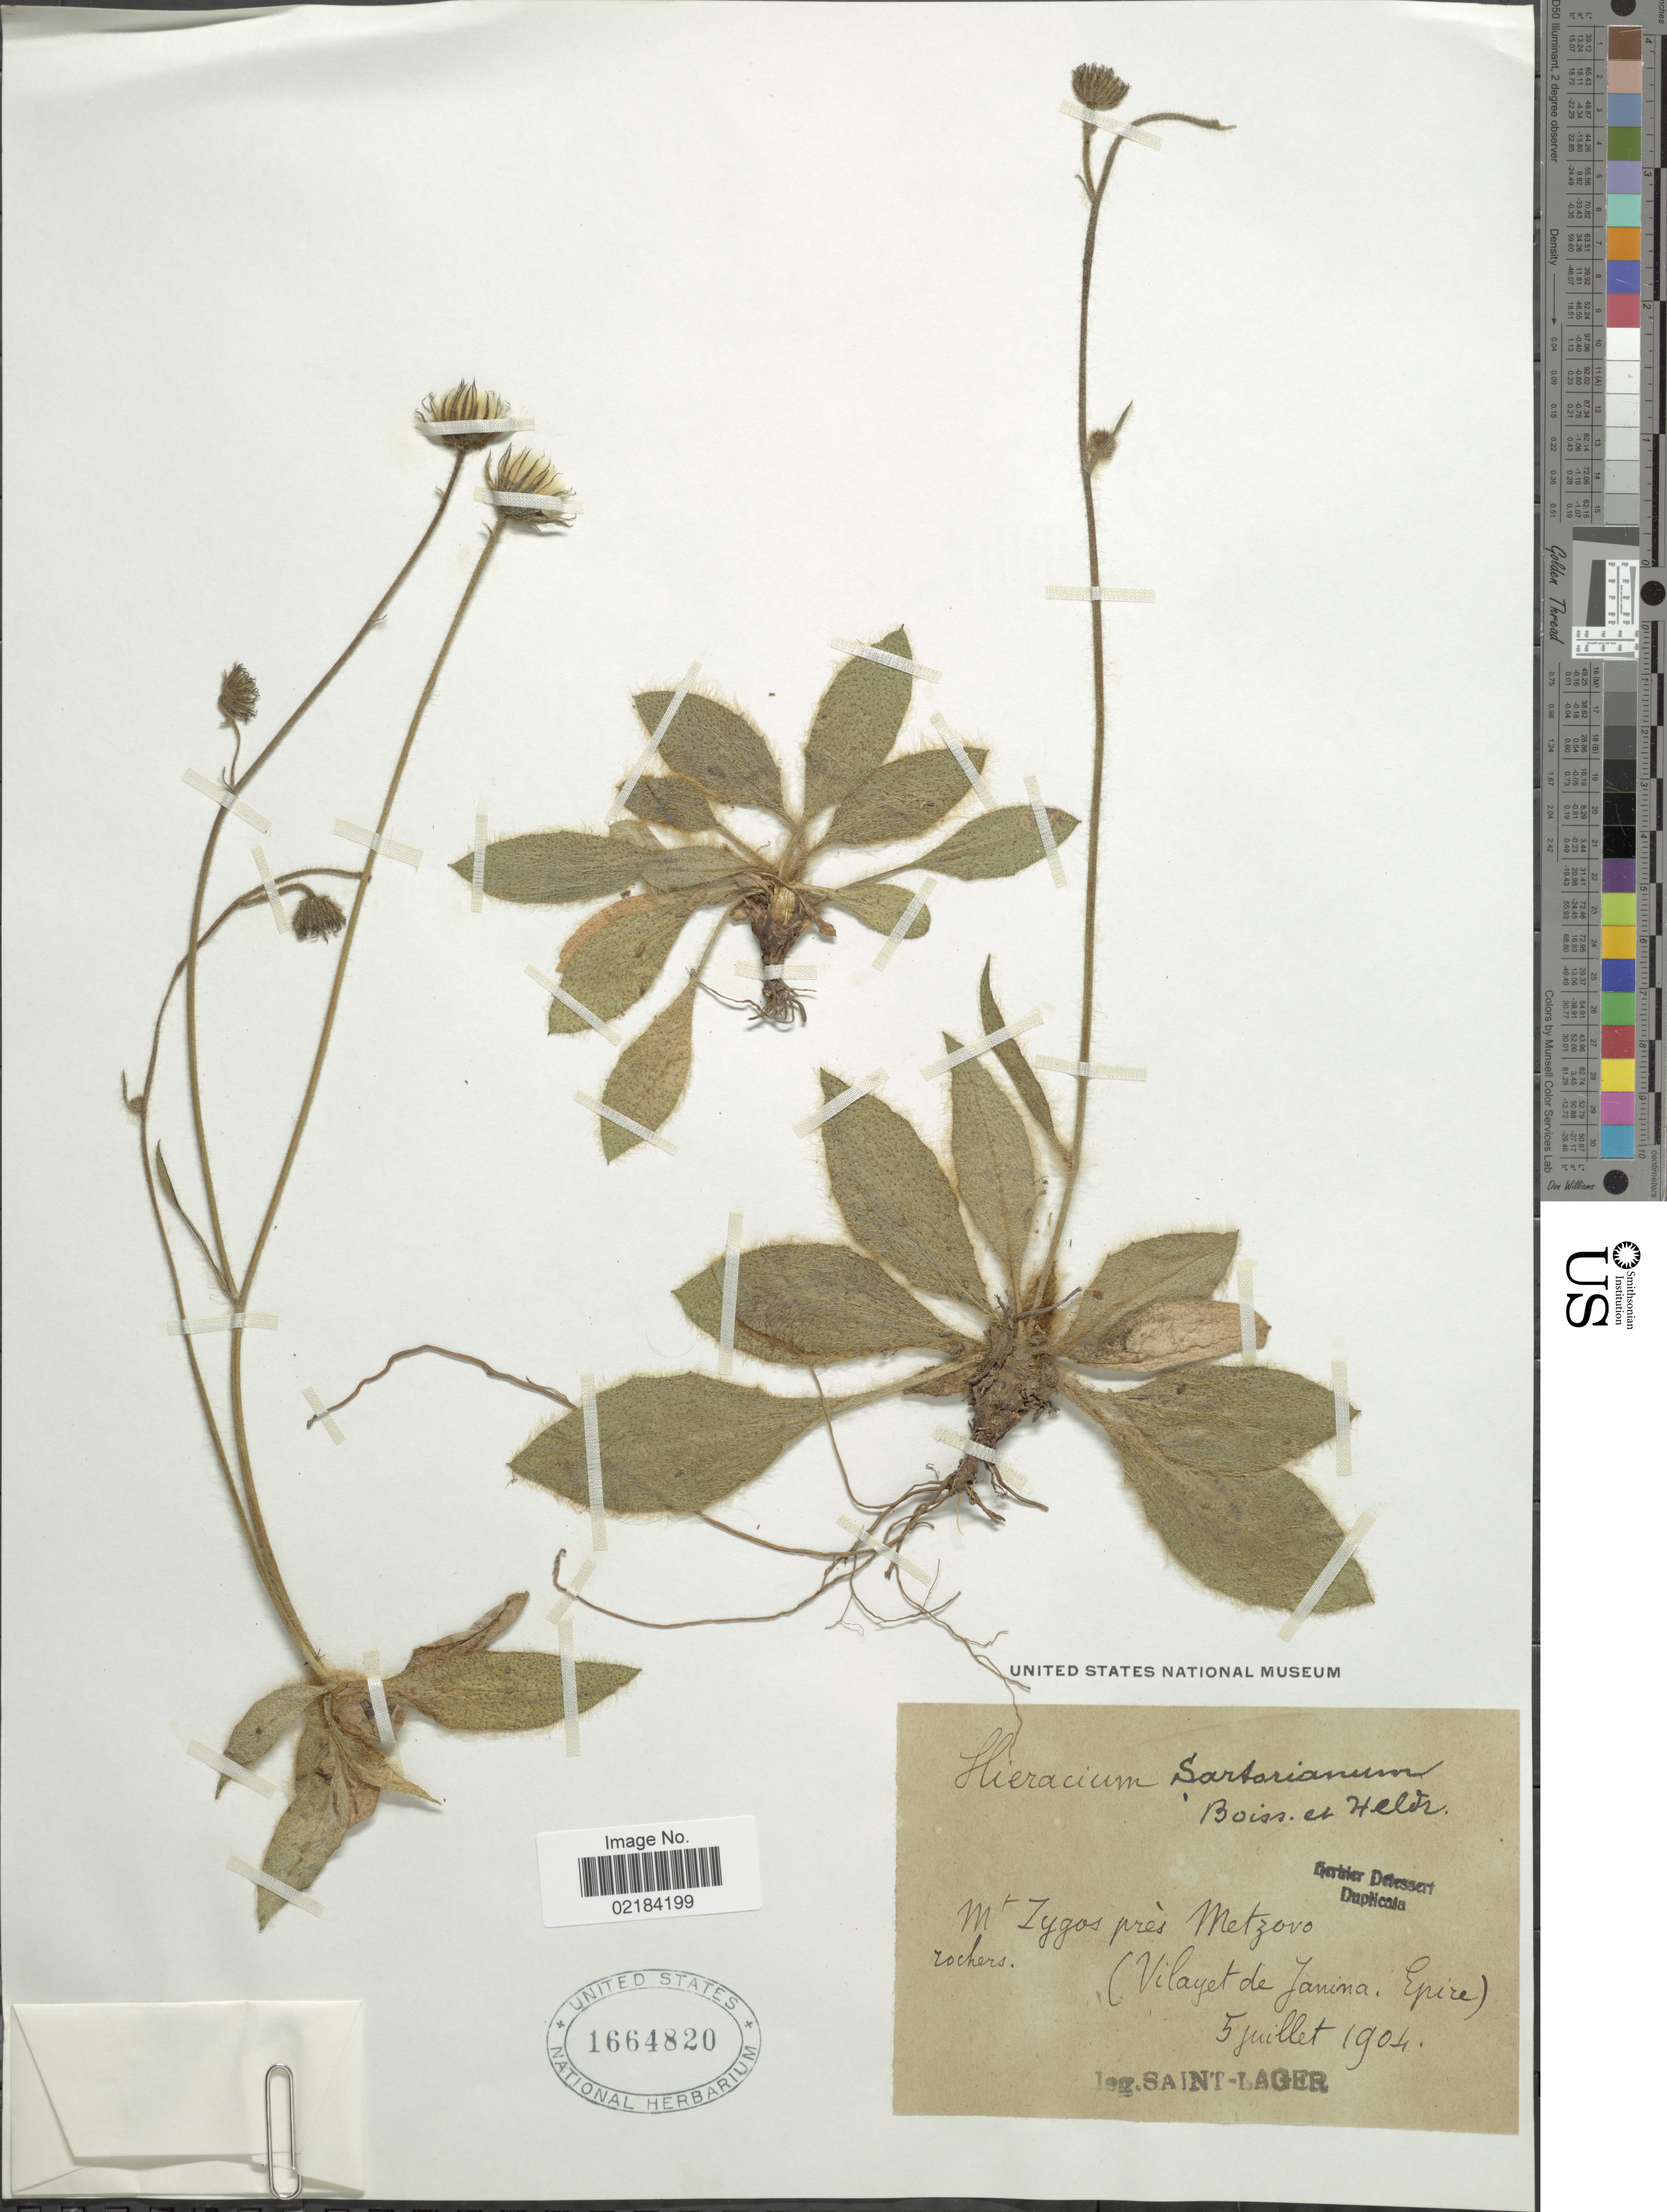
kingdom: Plantae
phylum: Tracheophyta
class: Magnoliopsida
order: Asterales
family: Asteraceae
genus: Hieracium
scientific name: Hieracium sartorianum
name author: Boiss. & Heldr.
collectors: -. St. Lager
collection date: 1904-07-05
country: Greece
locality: Mt Zygos pres Metzovo rochers, (Vilayet de Janina, Epire)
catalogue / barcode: US 1664820